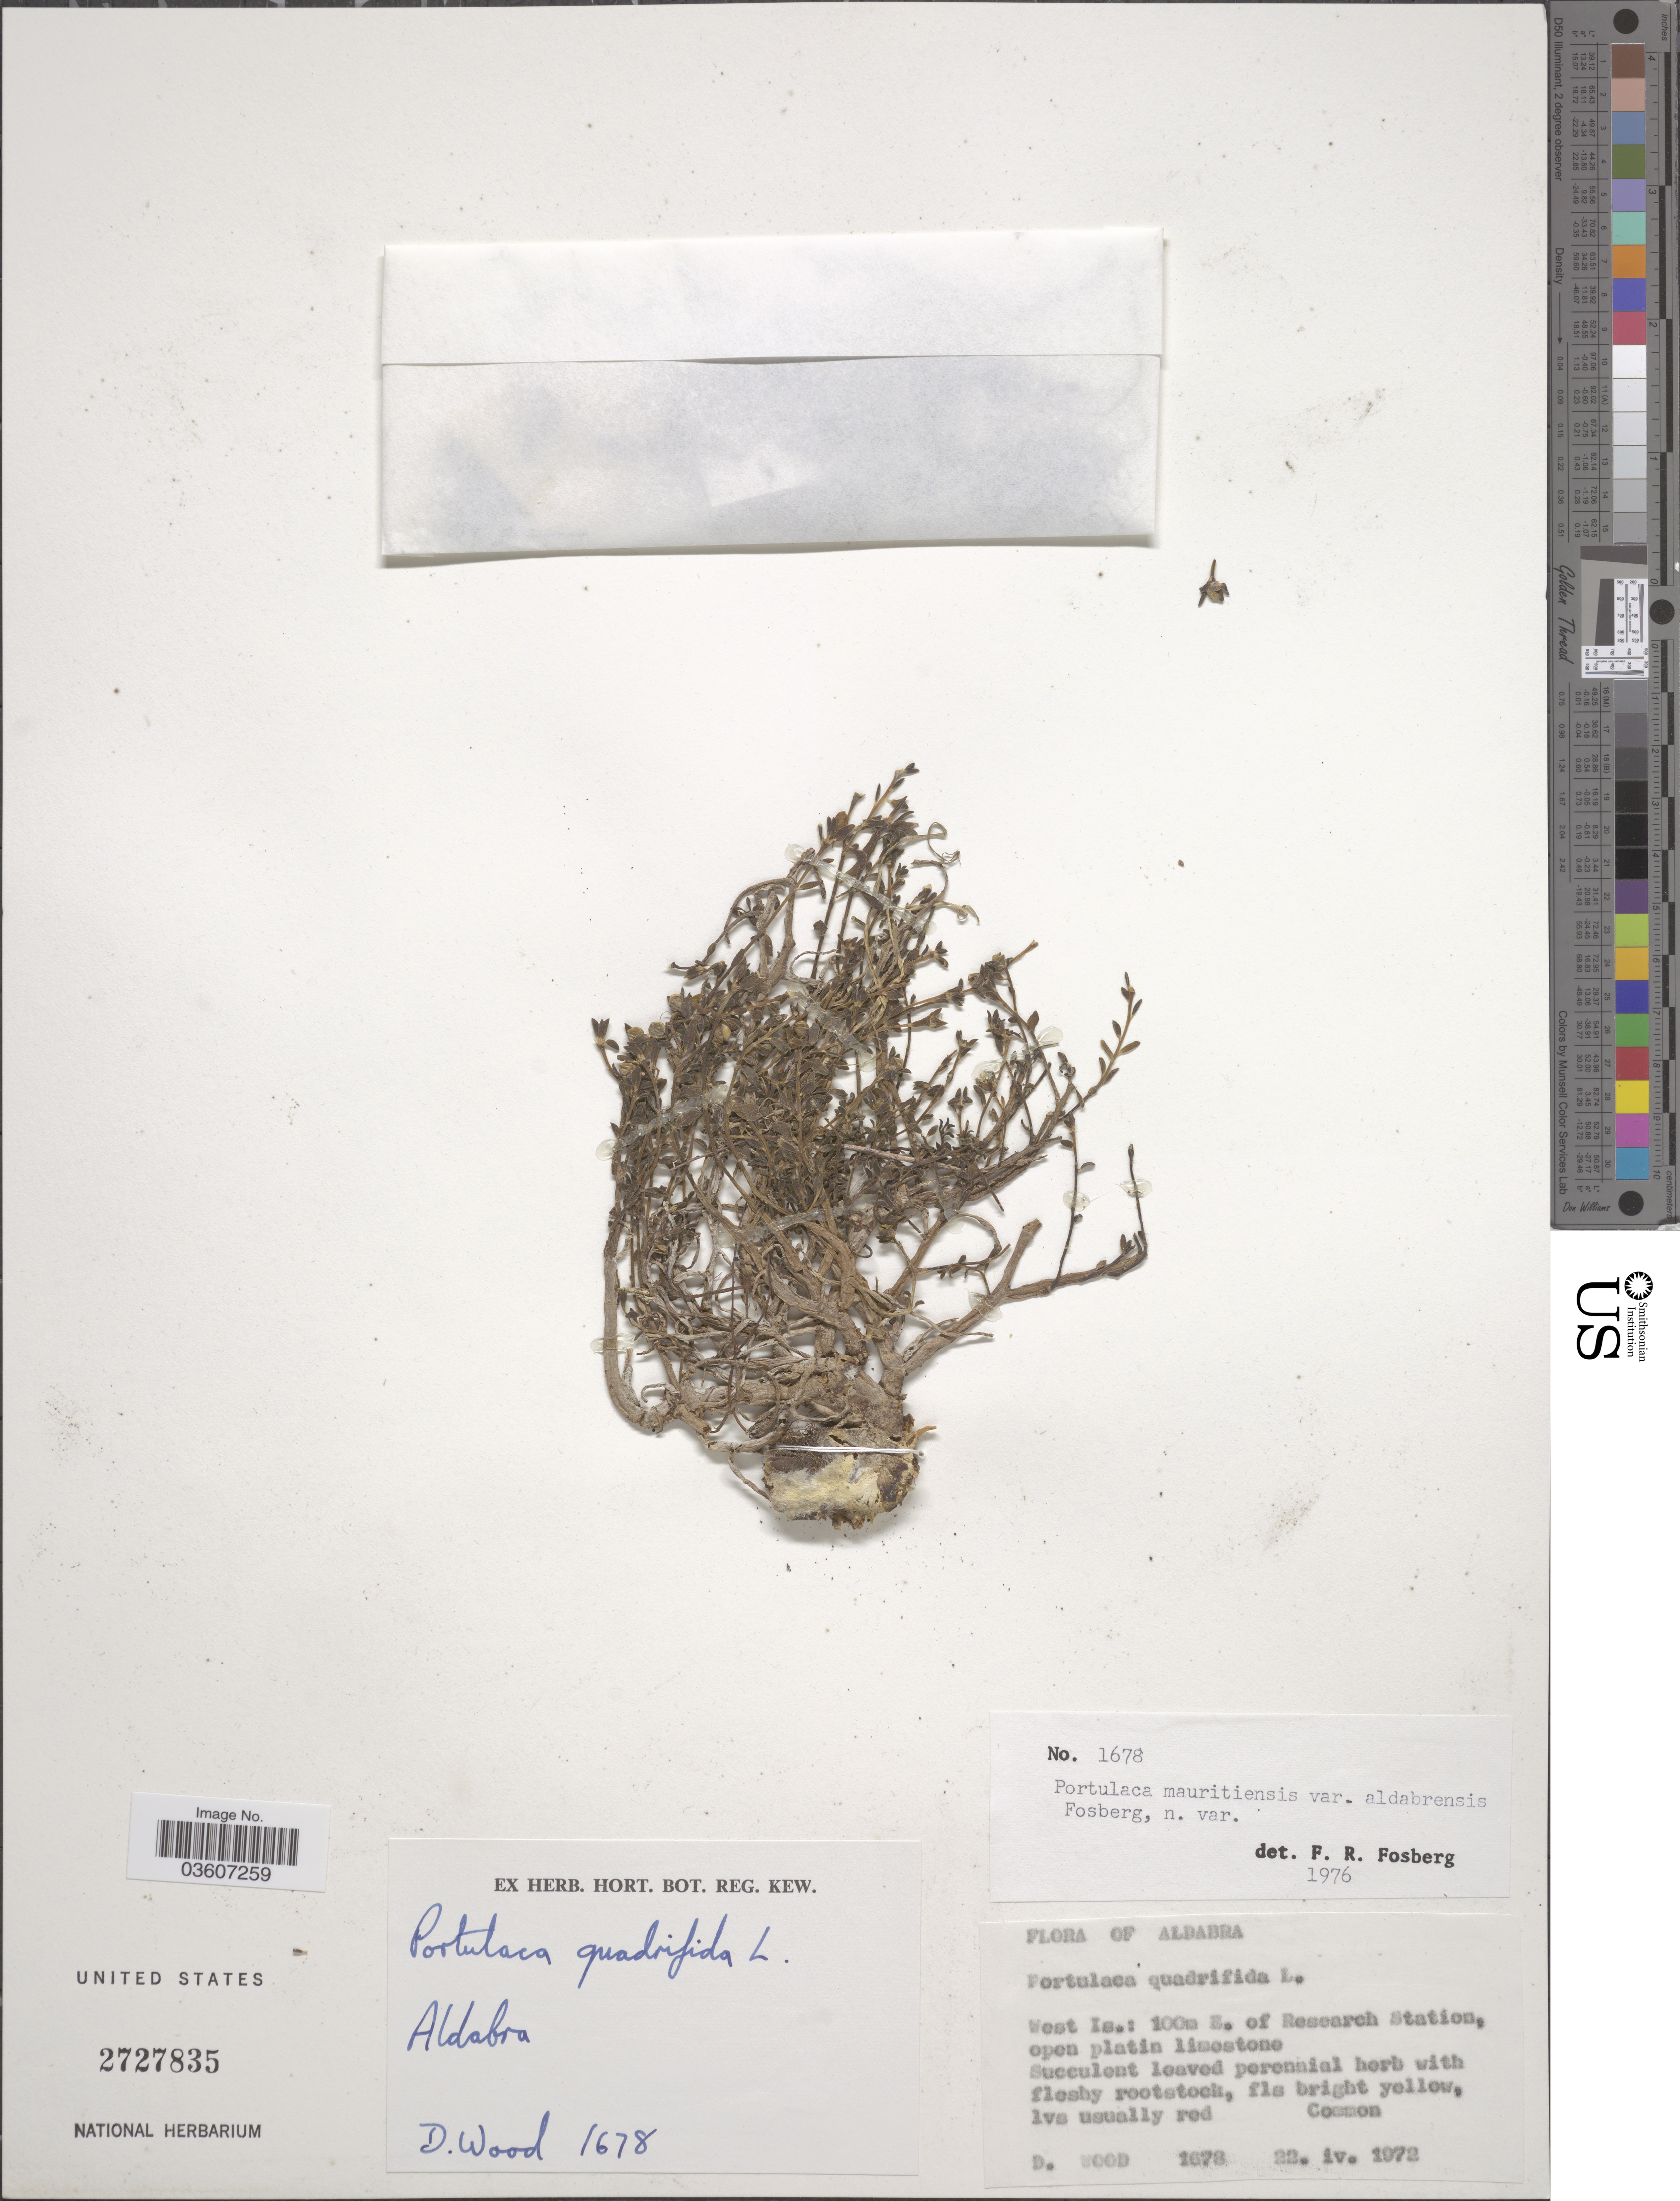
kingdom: Plantae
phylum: Tracheophyta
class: Magnoliopsida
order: Caryophyllales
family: Portulacaceae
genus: Portulaca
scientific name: Portulaca mauritiensis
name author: Poelln.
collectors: D. Wood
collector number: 1678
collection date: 1972-04-22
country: Seychelles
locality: Aldabra. West Is.: 100m E. of Research Station, open platin limestone.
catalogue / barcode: US 2727835